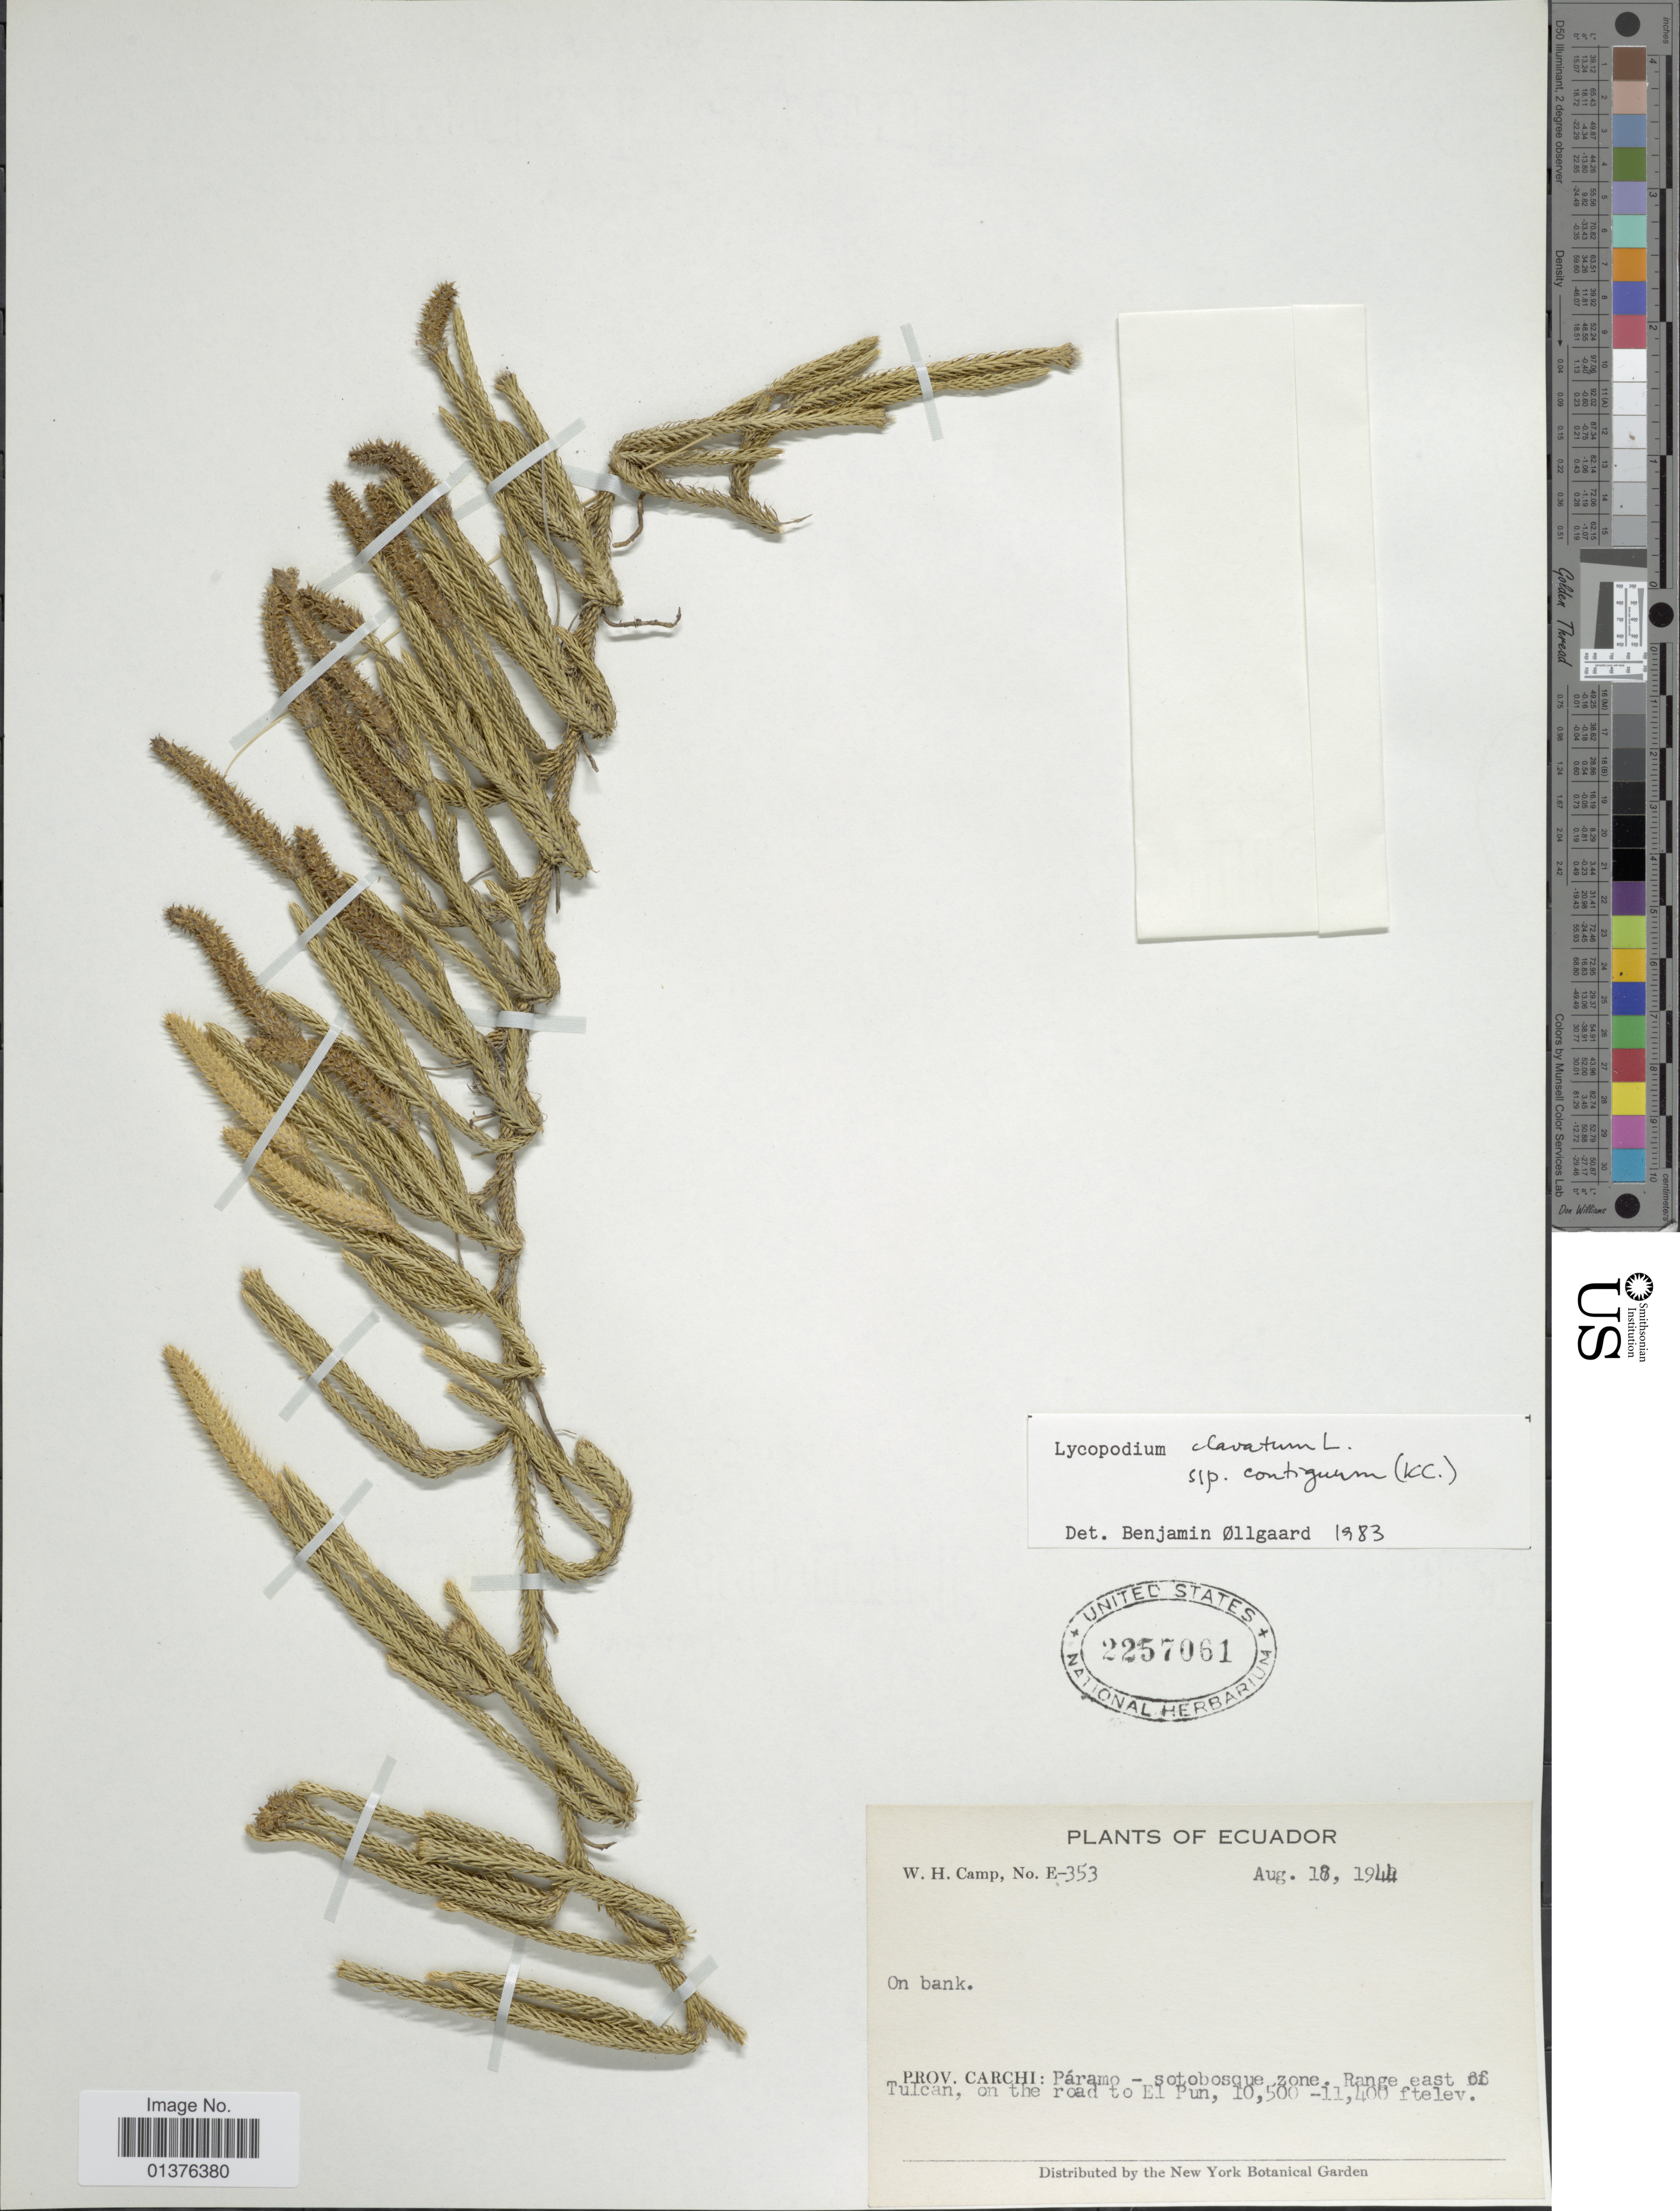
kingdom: Plantae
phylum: Tracheophyta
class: Lycopodiopsida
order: Lycopodiales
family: Lycopodiaceae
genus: Lycopodium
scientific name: Lycopodium clavatum subsp. contiguum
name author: (Klotzsch) B. Øllg.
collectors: W. H. Camp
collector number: E-353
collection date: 1944-08-18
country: Ecuador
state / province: Carchi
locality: Páramo-sotobosque zone, range east of Tulcan, on the road to El Pun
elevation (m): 3200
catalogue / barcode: US 2257061